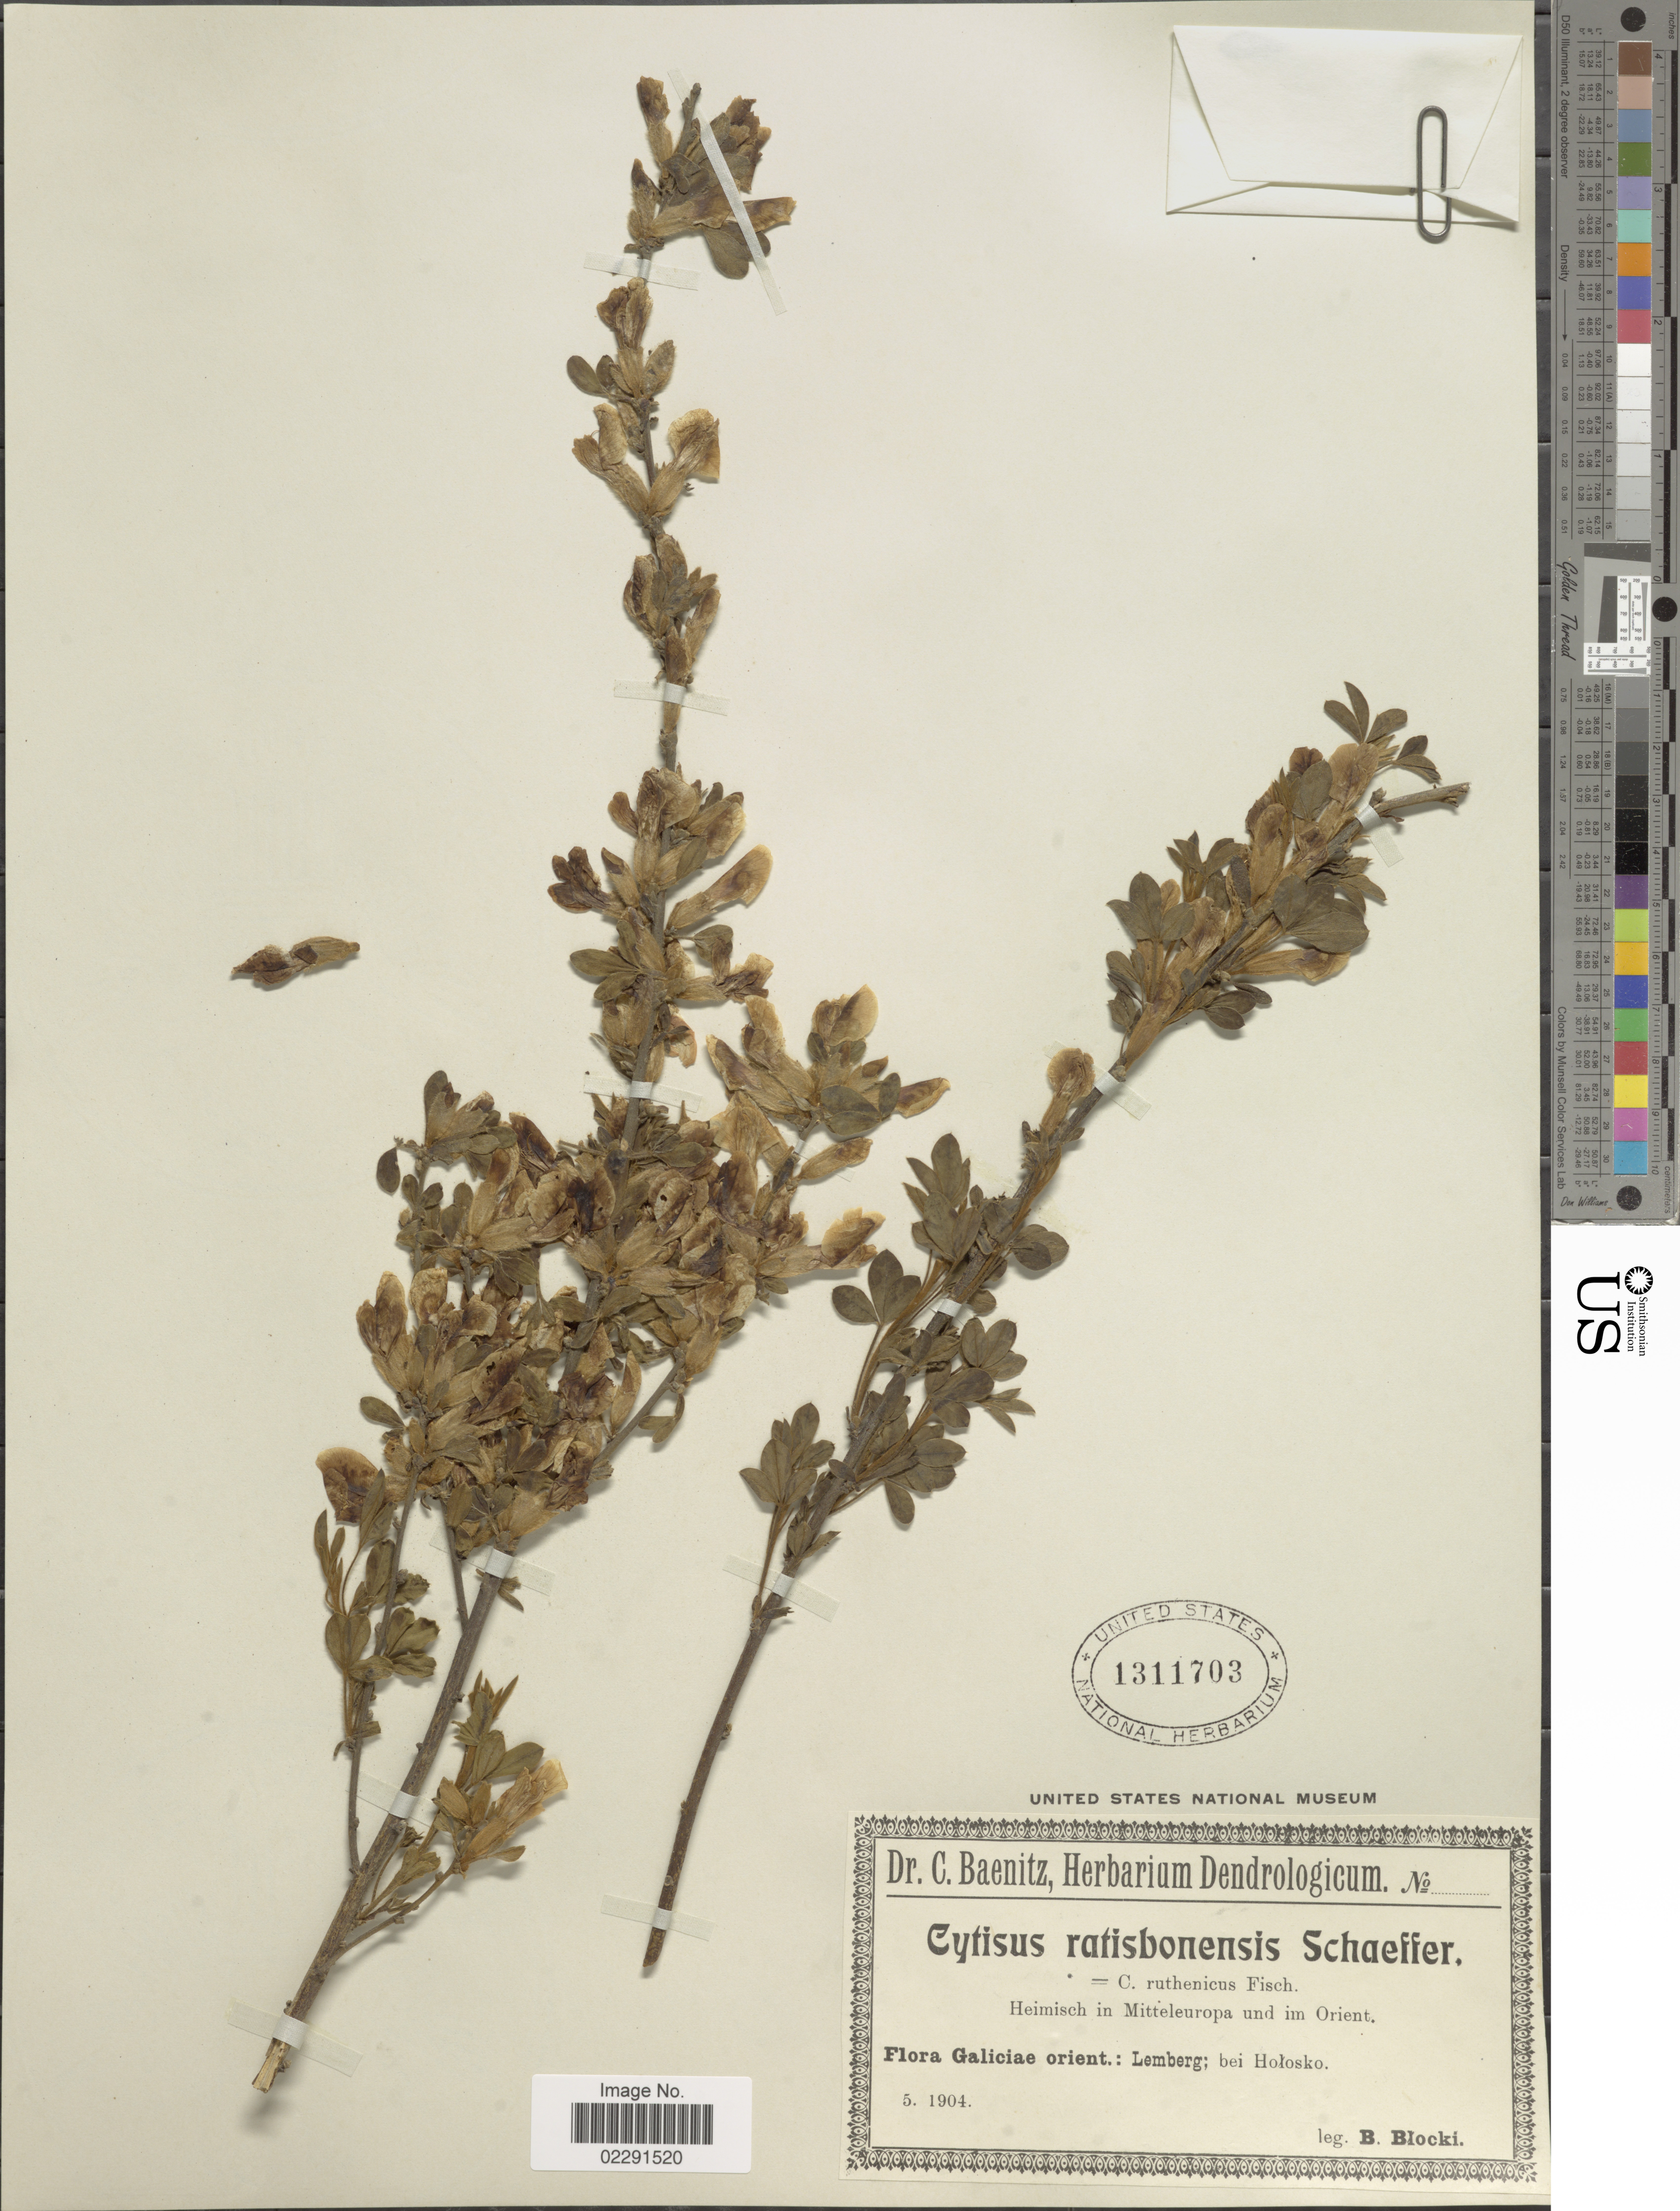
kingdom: Plantae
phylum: Tracheophyta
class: Magnoliopsida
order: Fabales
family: Fabaceae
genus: Cytisus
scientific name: Cytisus ratisbonensis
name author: Schaeff.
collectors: B. Blocki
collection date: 1904-05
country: Spain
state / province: Galicia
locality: Galiciae orient.: Lemberg; bei Holosko.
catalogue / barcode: US 1311703